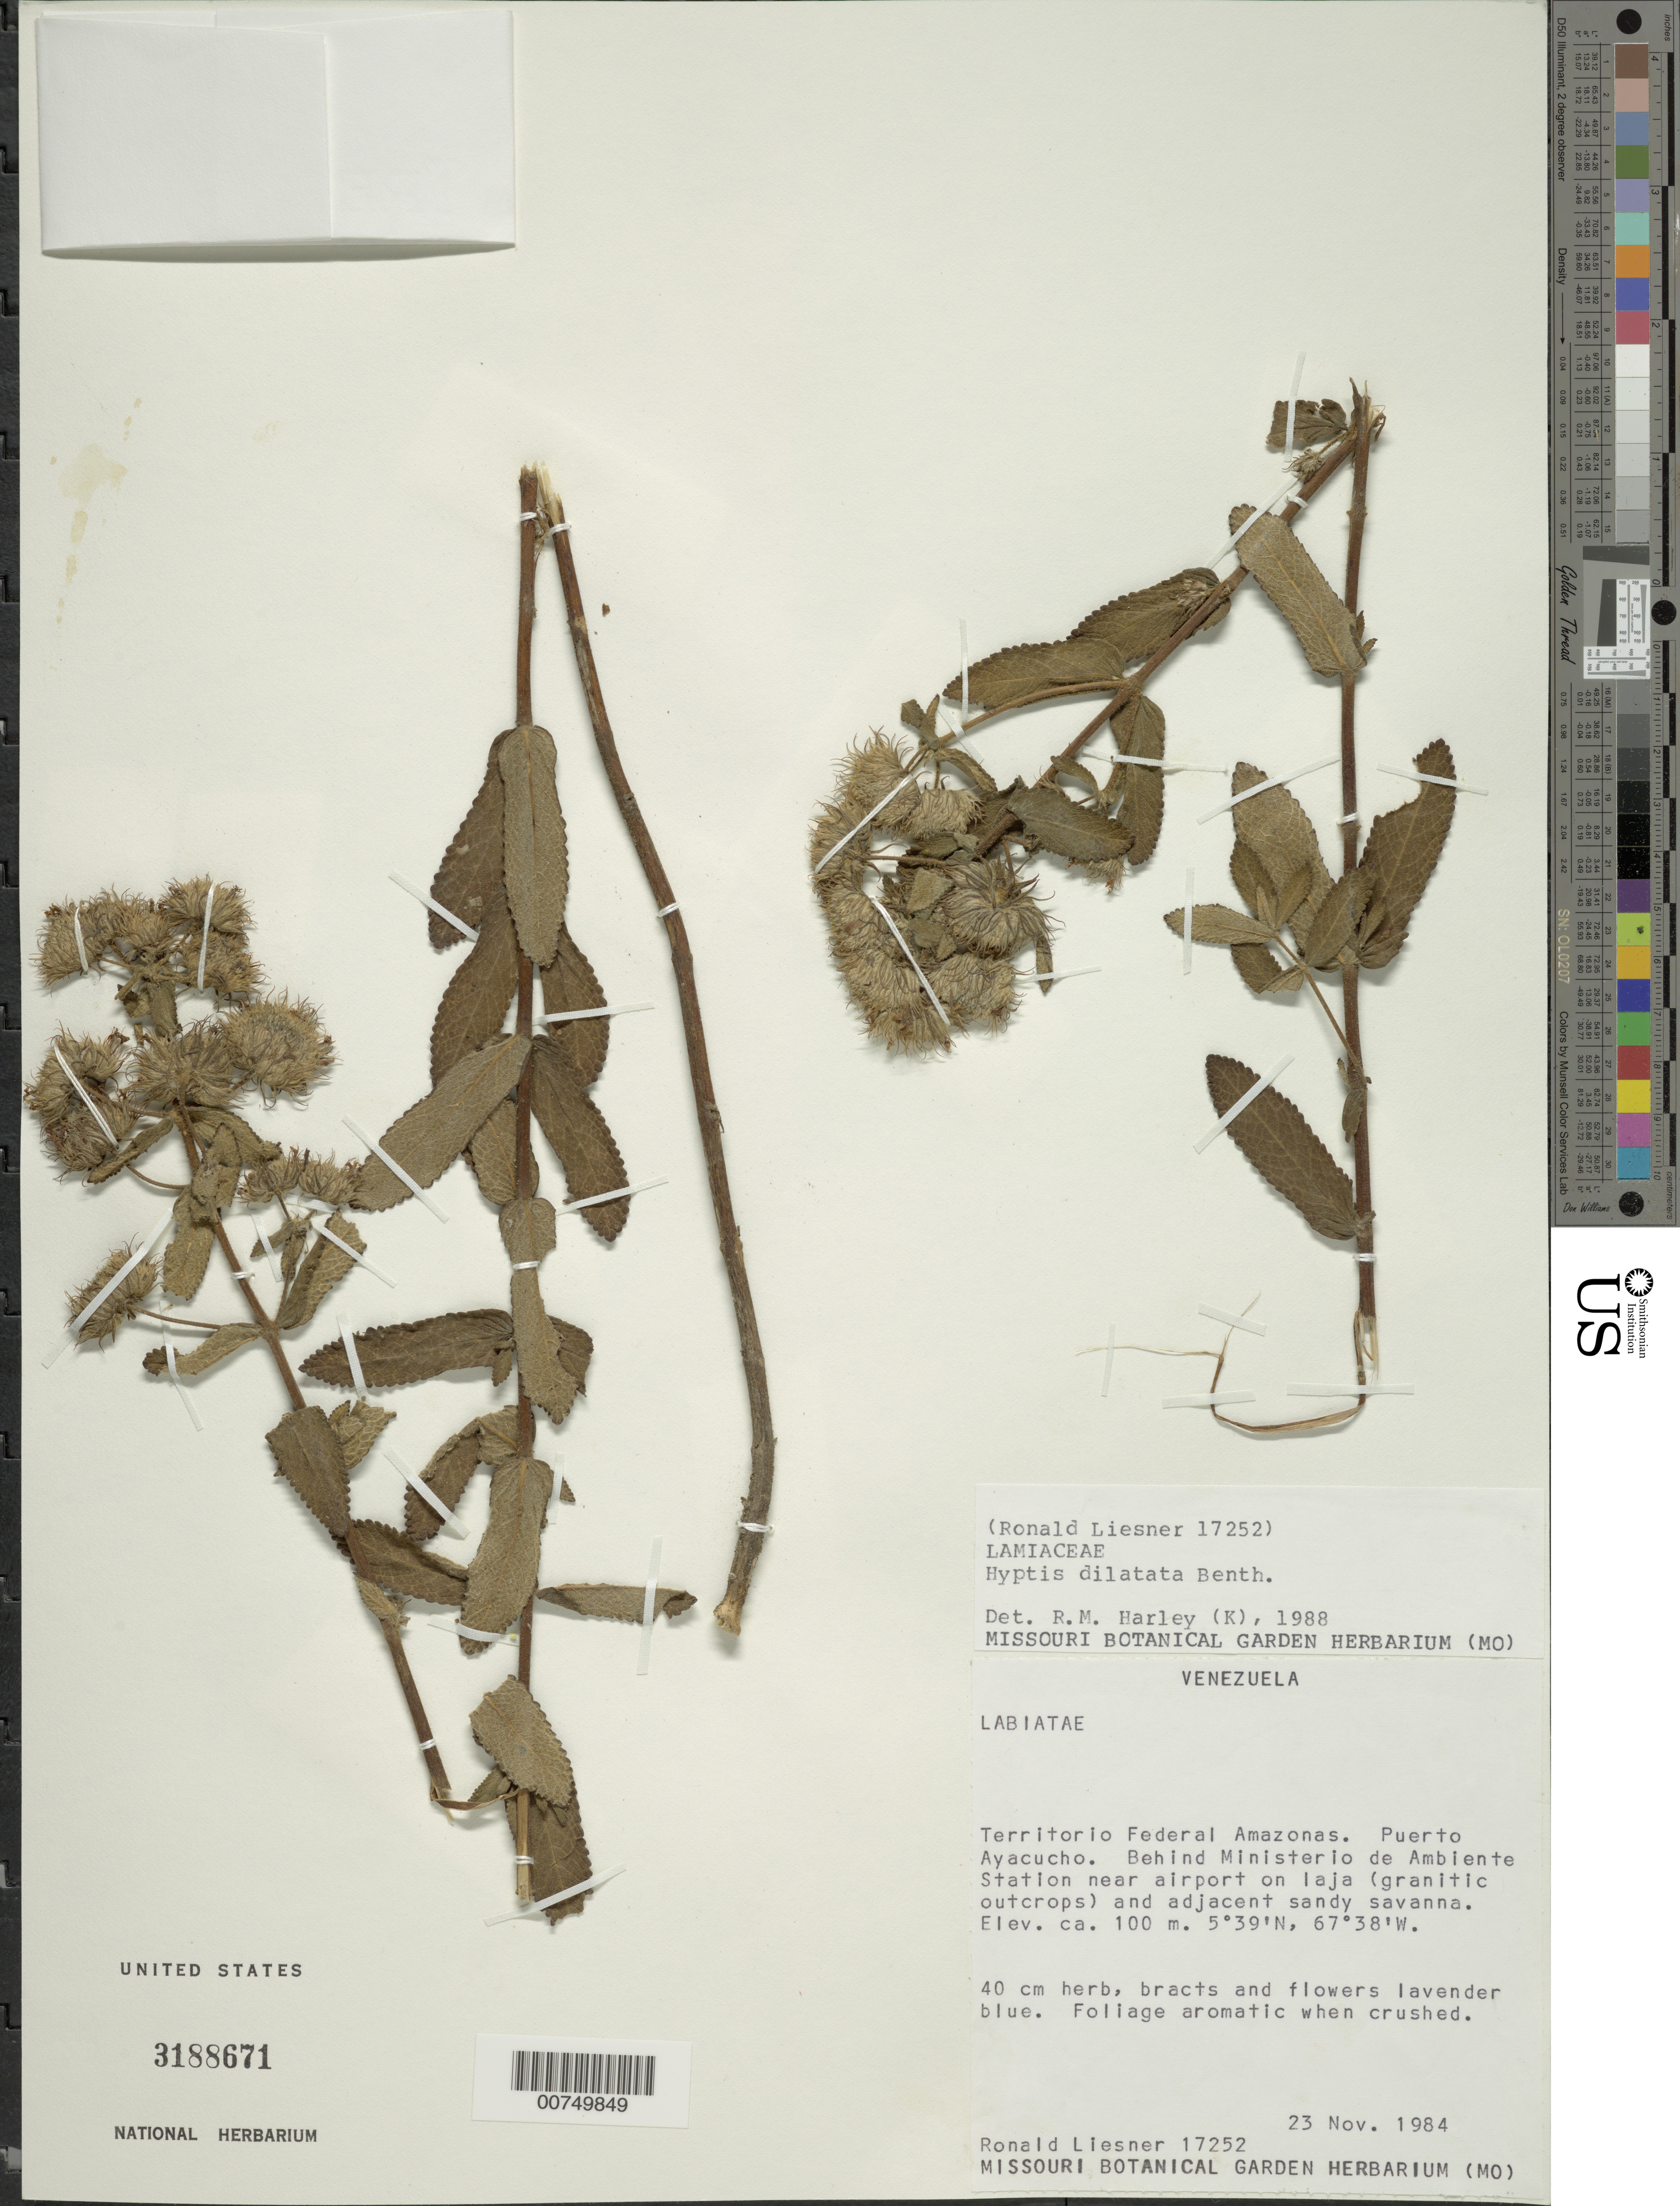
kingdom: Plantae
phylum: Tracheophyta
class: Magnoliopsida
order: Lamiales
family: Lamiaceae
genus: Hyptis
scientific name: Hyptis dilatata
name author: Benth.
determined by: Harley, R. M.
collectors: R. L. Liesner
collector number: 17252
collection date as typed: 23-Nov-84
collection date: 1984-11-23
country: Venezuela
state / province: Amazonas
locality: Puerto Ayacucho, behind Ministerío de Ambiente Station near airport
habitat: Laja (granitic outcrops) and adjacent sandy savanna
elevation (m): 100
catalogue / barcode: US 3188671